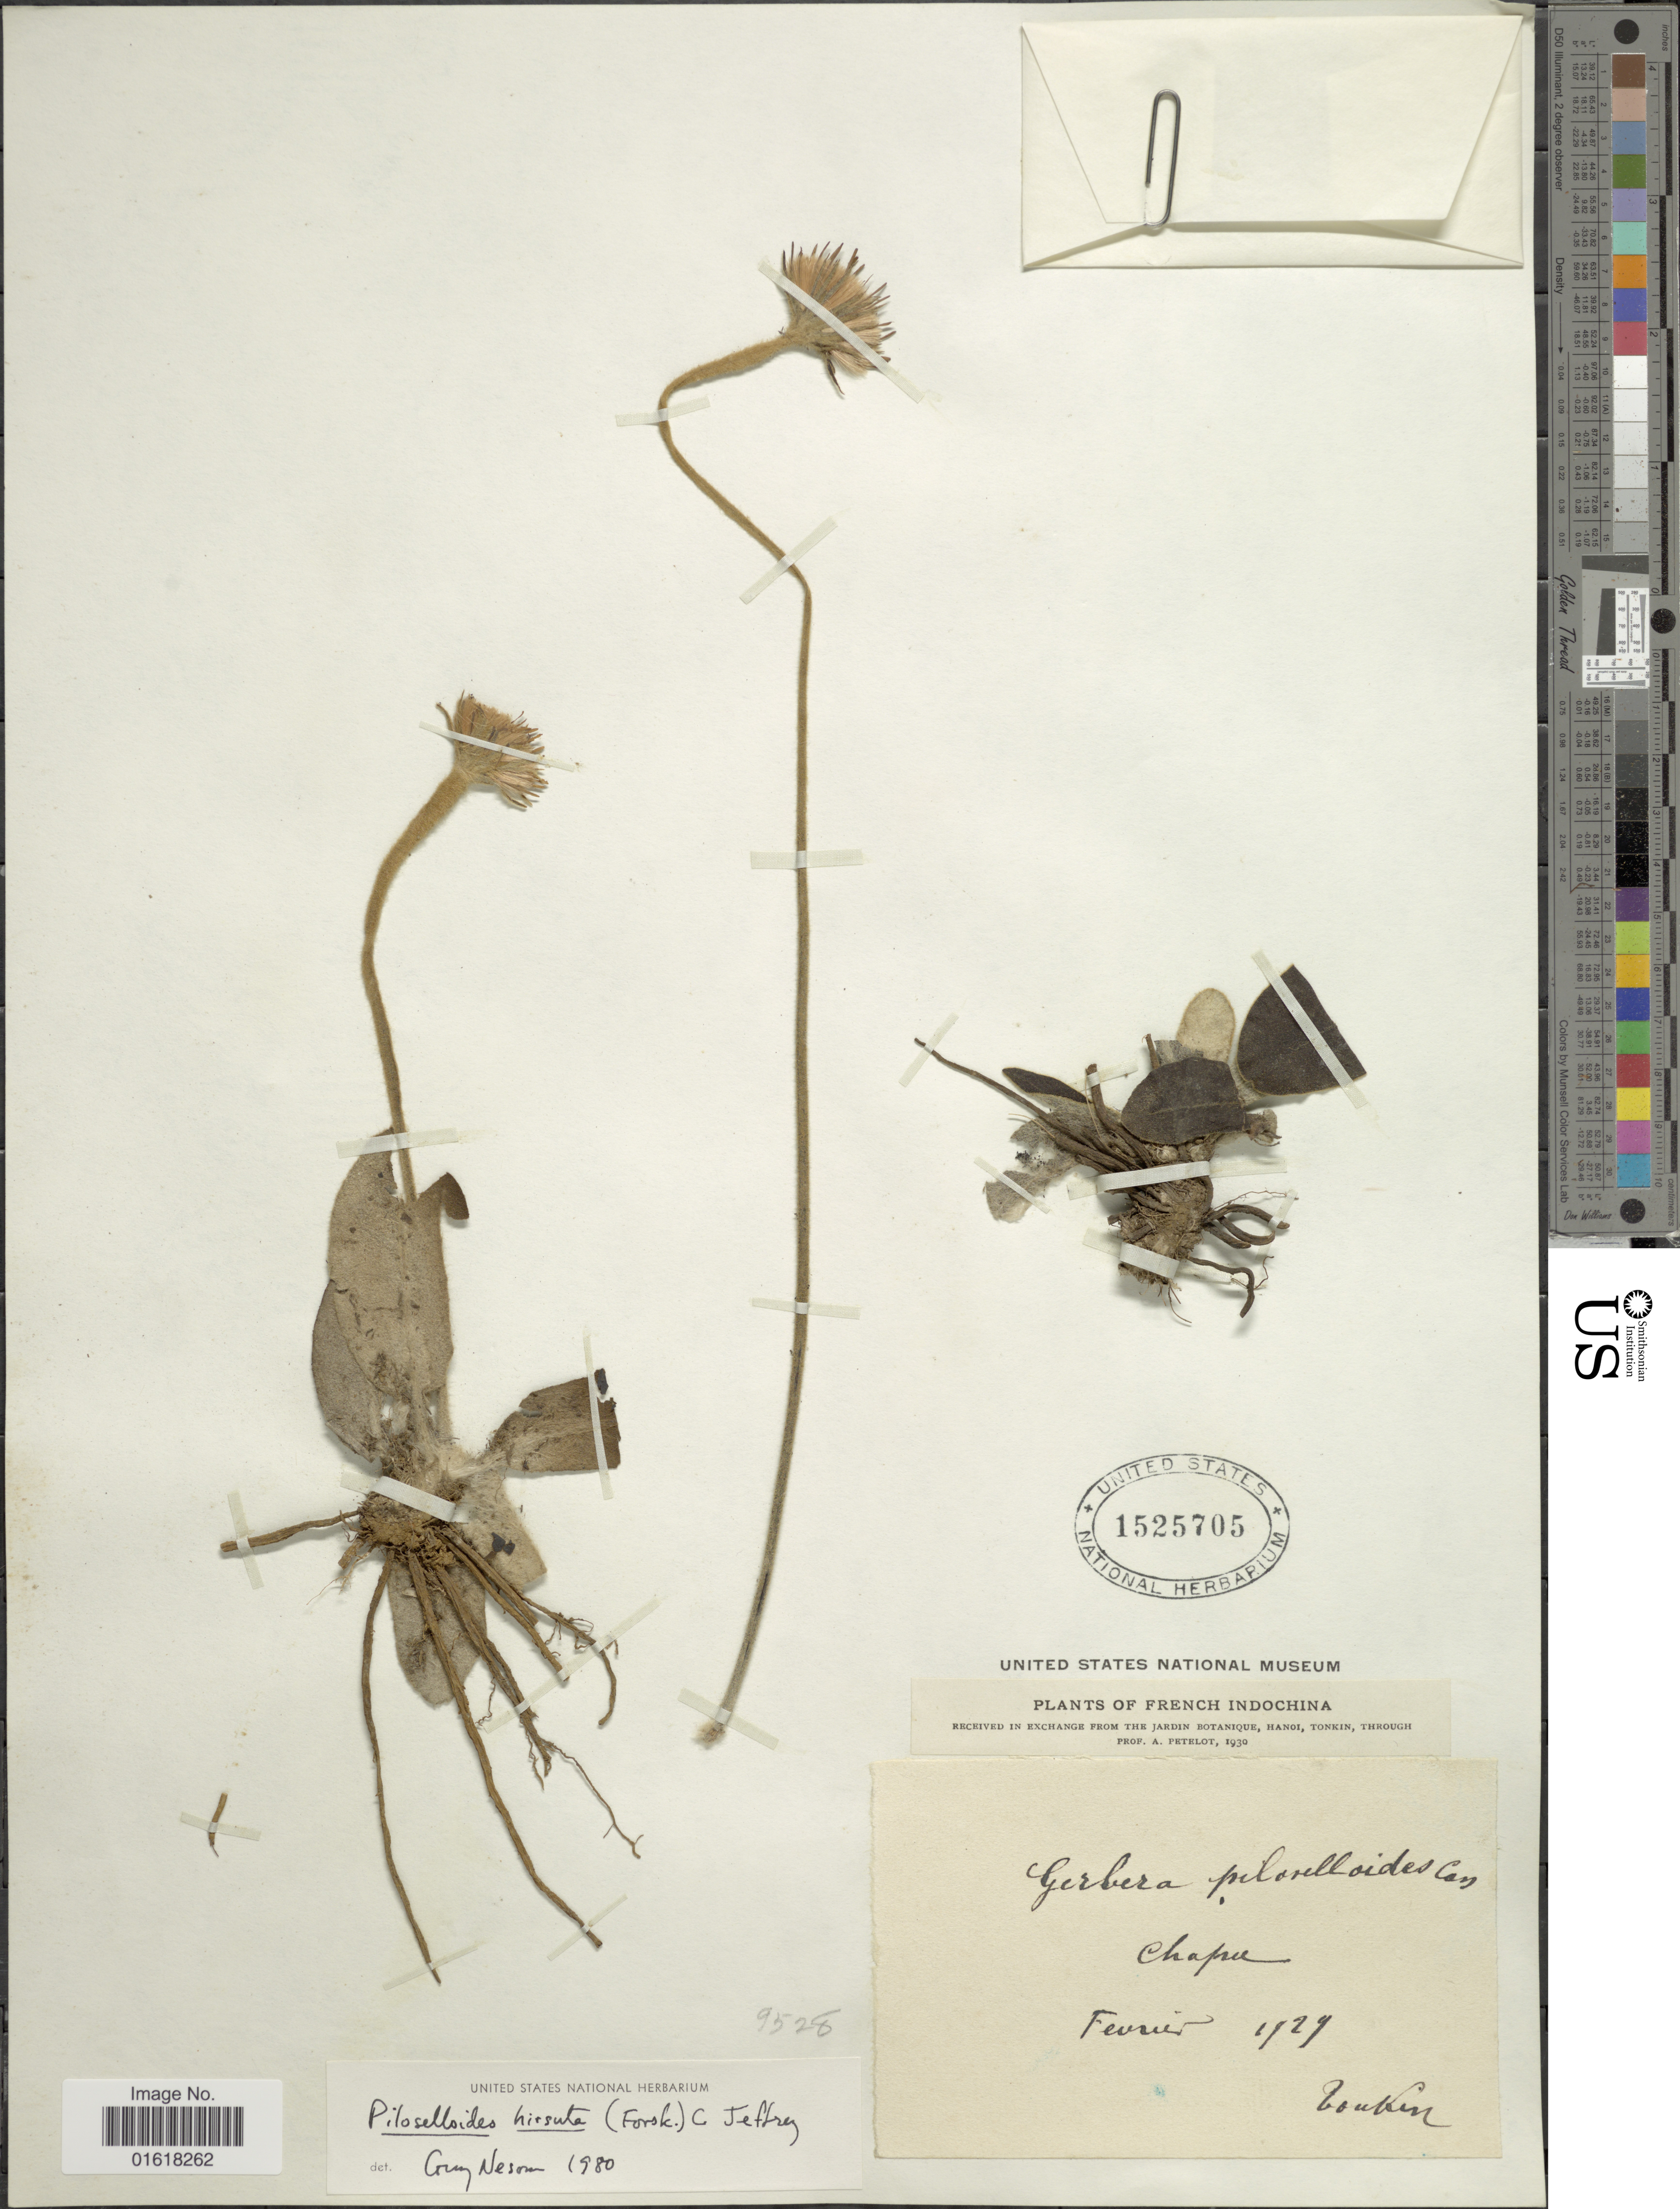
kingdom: Plantae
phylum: Tracheophyta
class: Magnoliopsida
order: Asterales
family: Asteraceae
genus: Piloselloides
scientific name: Piloselloides hirsuta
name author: (Forssk.) C. Jeffrey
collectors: A. Petelot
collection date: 1929-02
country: Vietnam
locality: French Indochina. Tonkin. Chapa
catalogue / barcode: US 1525705